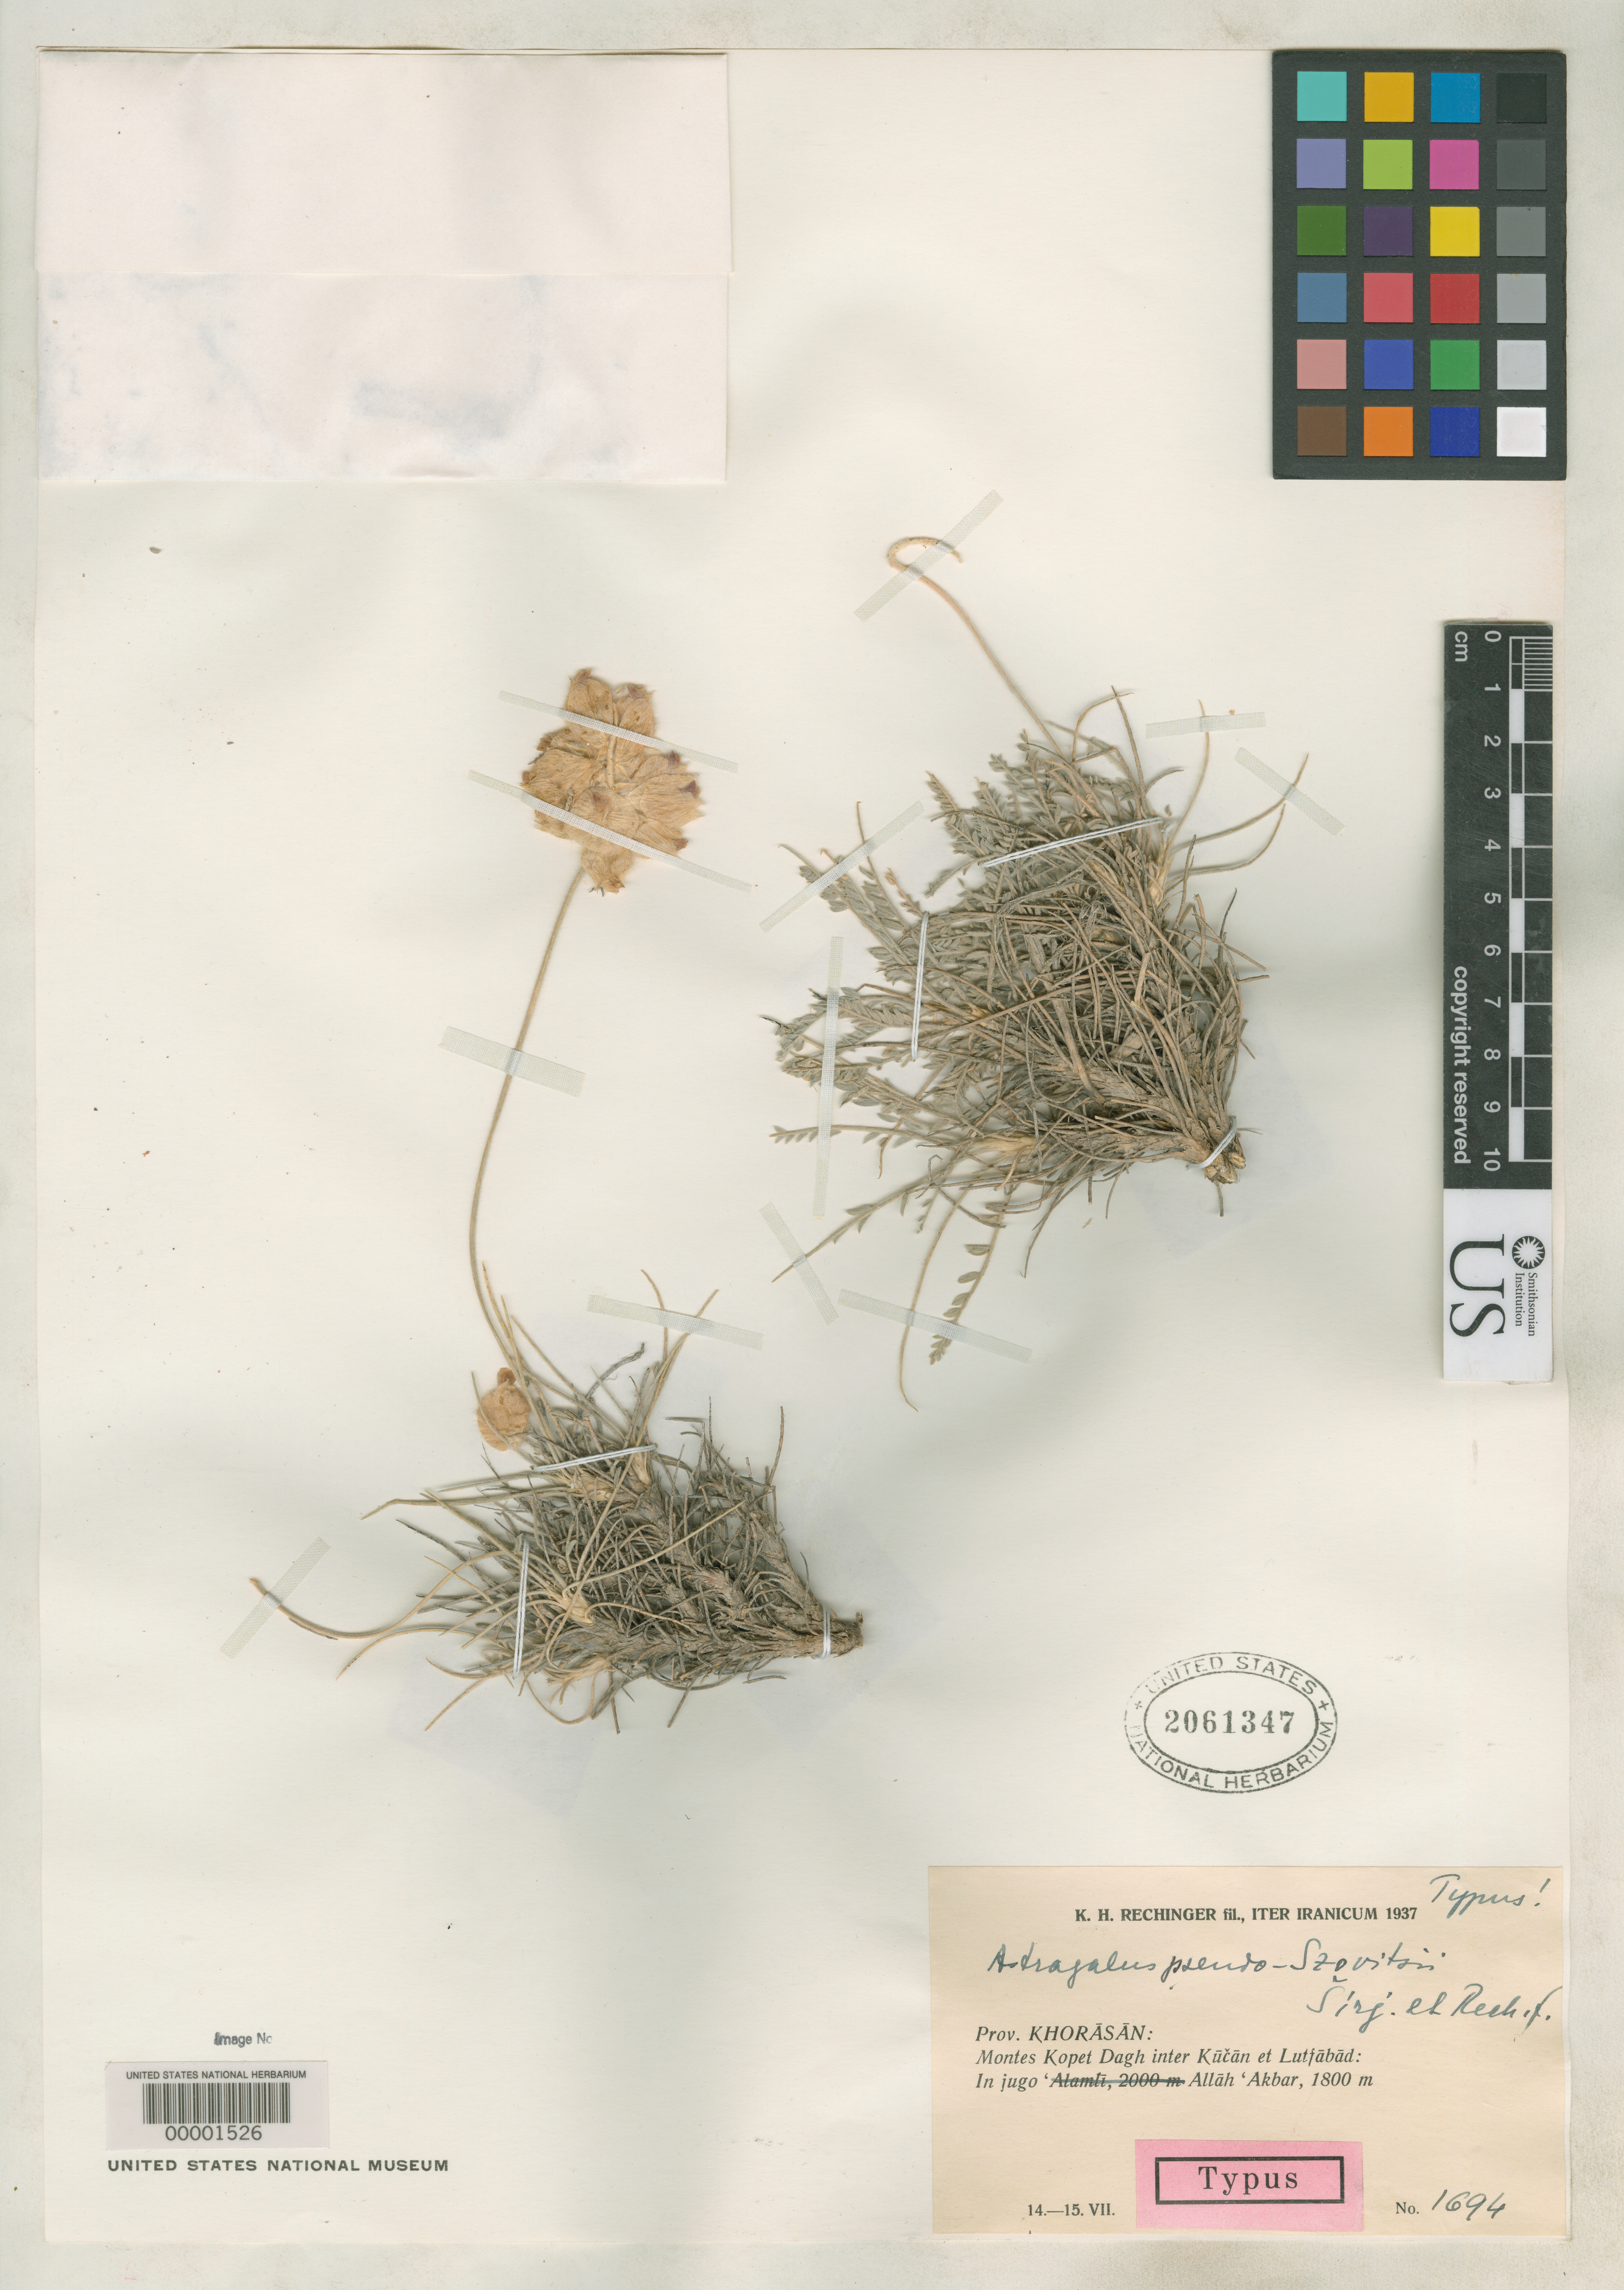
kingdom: Plantae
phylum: Tracheophyta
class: Magnoliopsida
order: Fabales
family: Fabaceae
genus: Astragalus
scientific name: Astragalus pseudoszovitsii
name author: Širj. & Rech. f.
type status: Isotype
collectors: K. H. Rechinger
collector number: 1694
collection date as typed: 14 Jul 1937 to 15 Jul 1937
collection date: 1937-07-14/1937-07-15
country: Iran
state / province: Khorasan [obsolete]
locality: Kopet-dagh Mountains, be Akbar.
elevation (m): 1800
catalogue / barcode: US 2061347